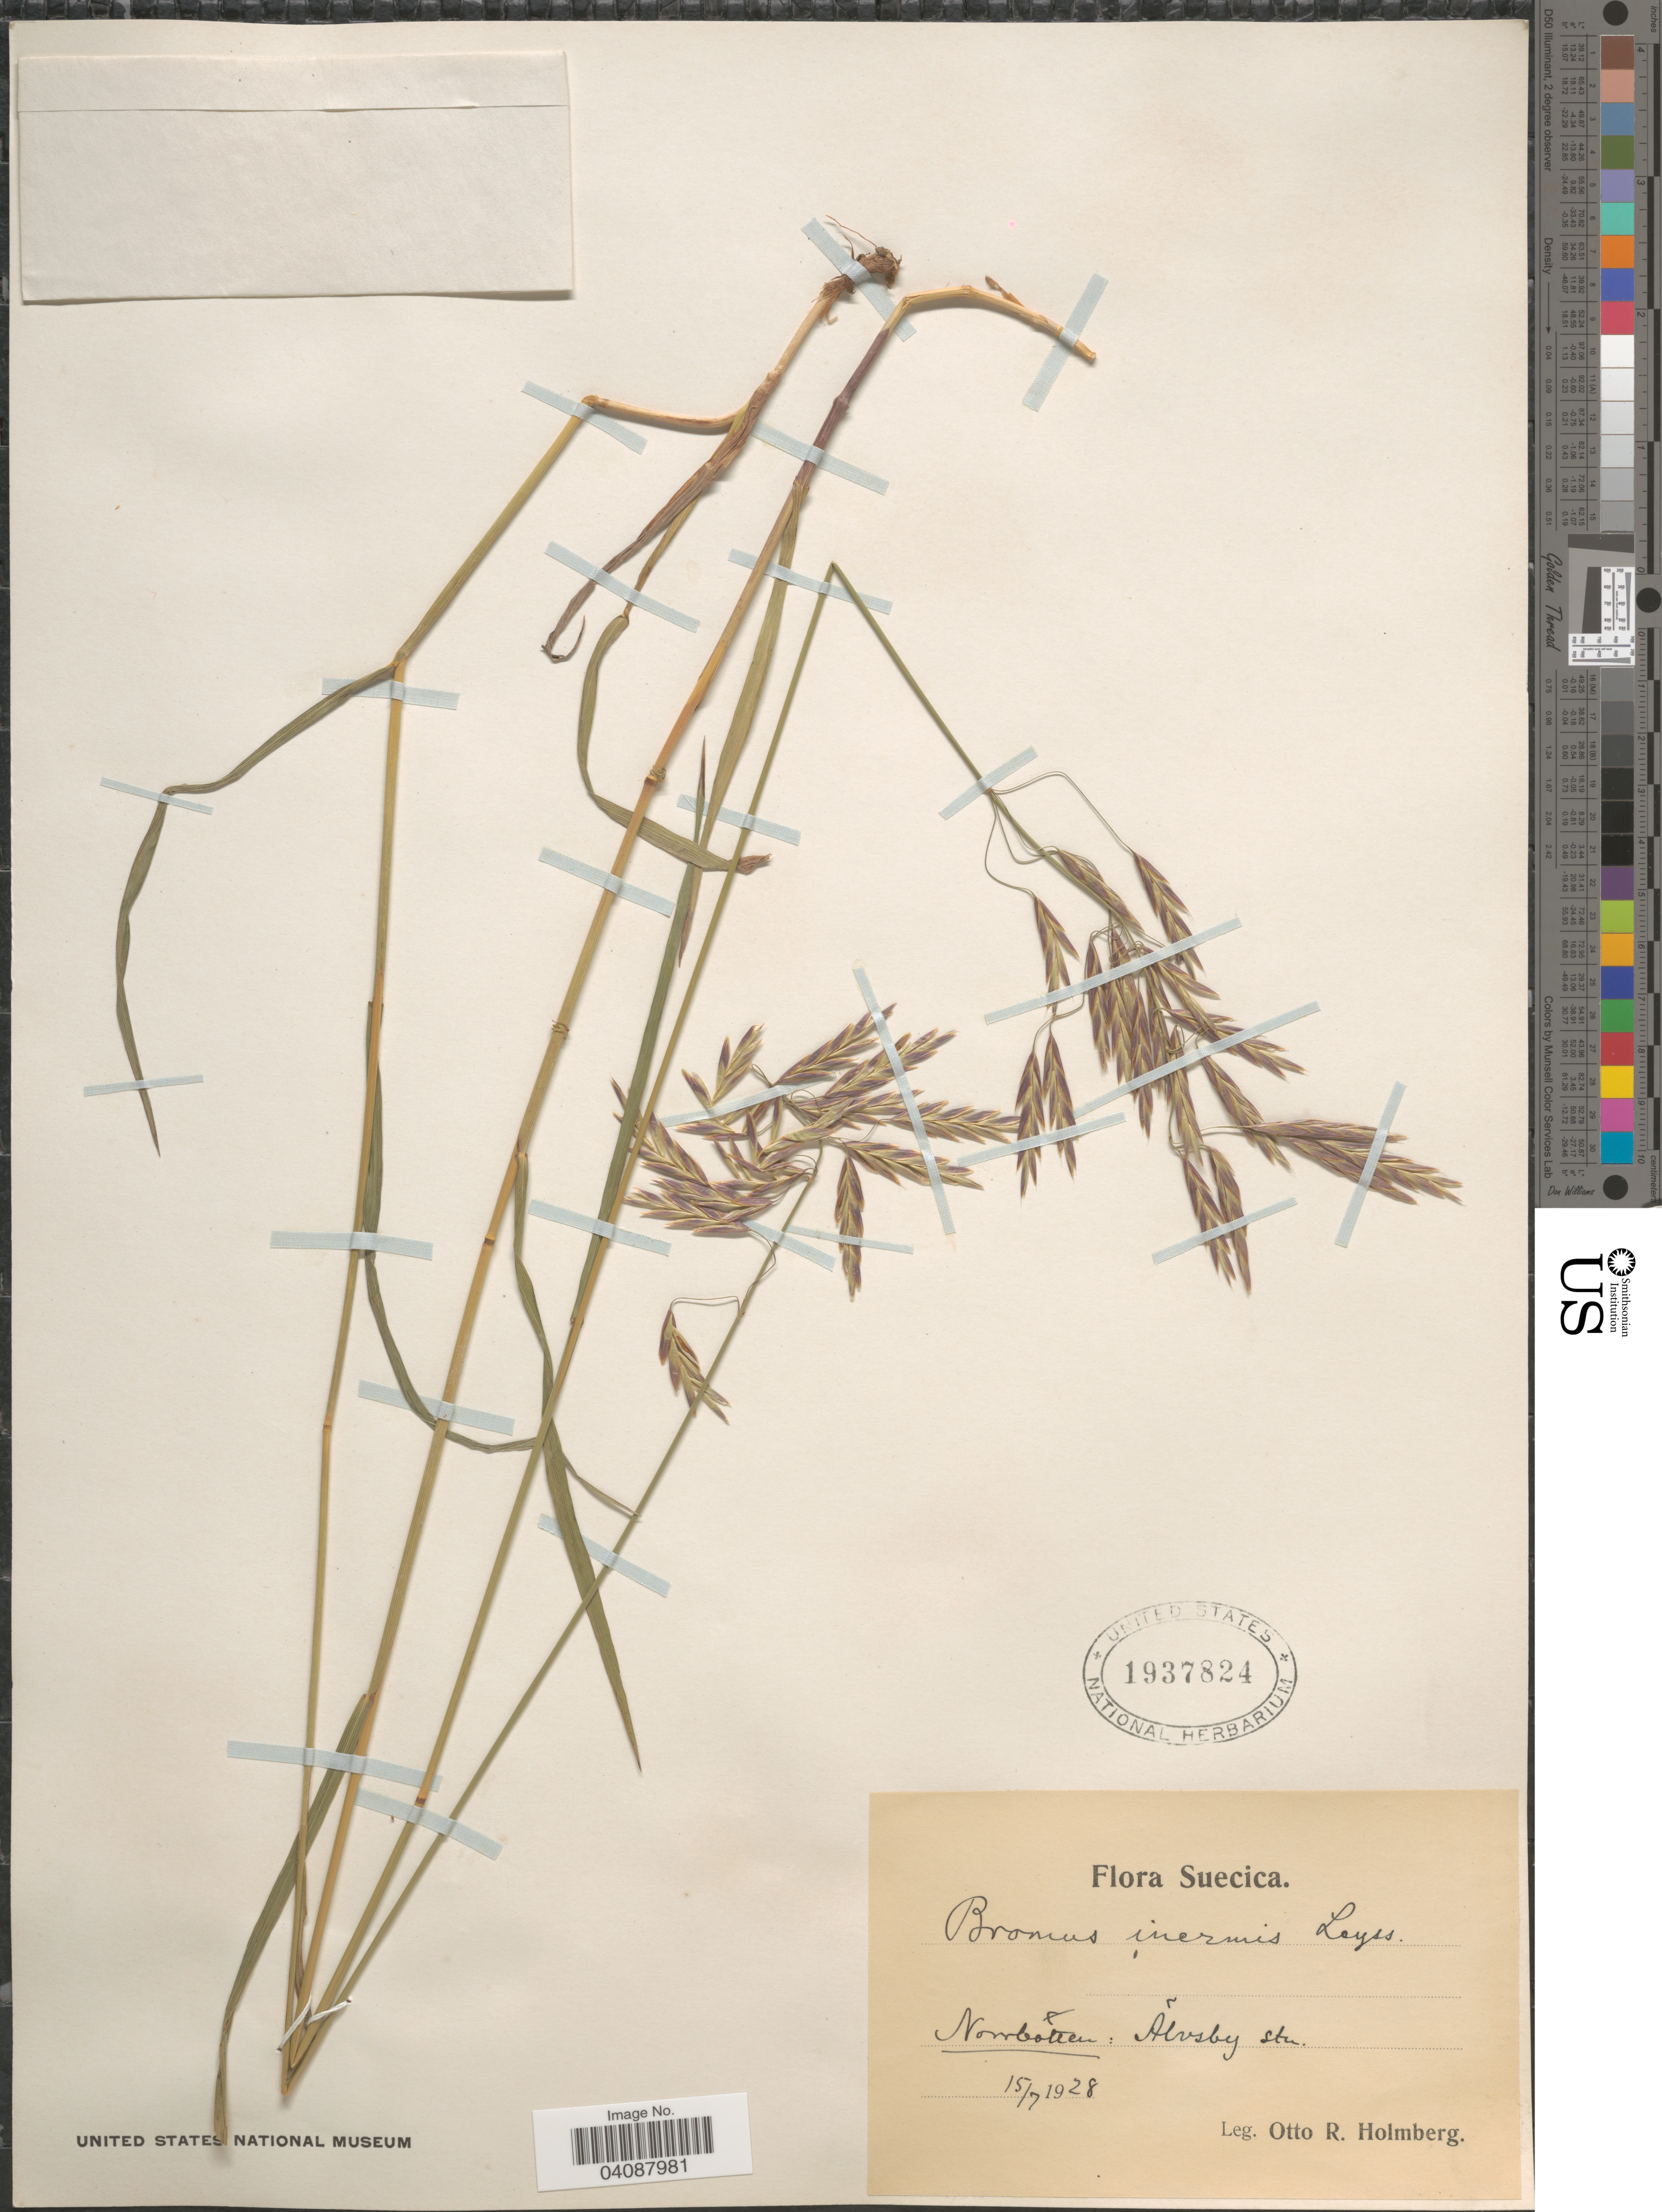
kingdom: Plantae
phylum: Tracheophyta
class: Liliopsida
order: Poales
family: Poaceae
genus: Bromus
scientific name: Bromus inermis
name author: Leyss.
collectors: O. Holmberg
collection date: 1928-07-15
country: Sweden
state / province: Norrbotten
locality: Suecica. Norrbötten: Ãlvsby stn.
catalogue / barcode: US 1937824